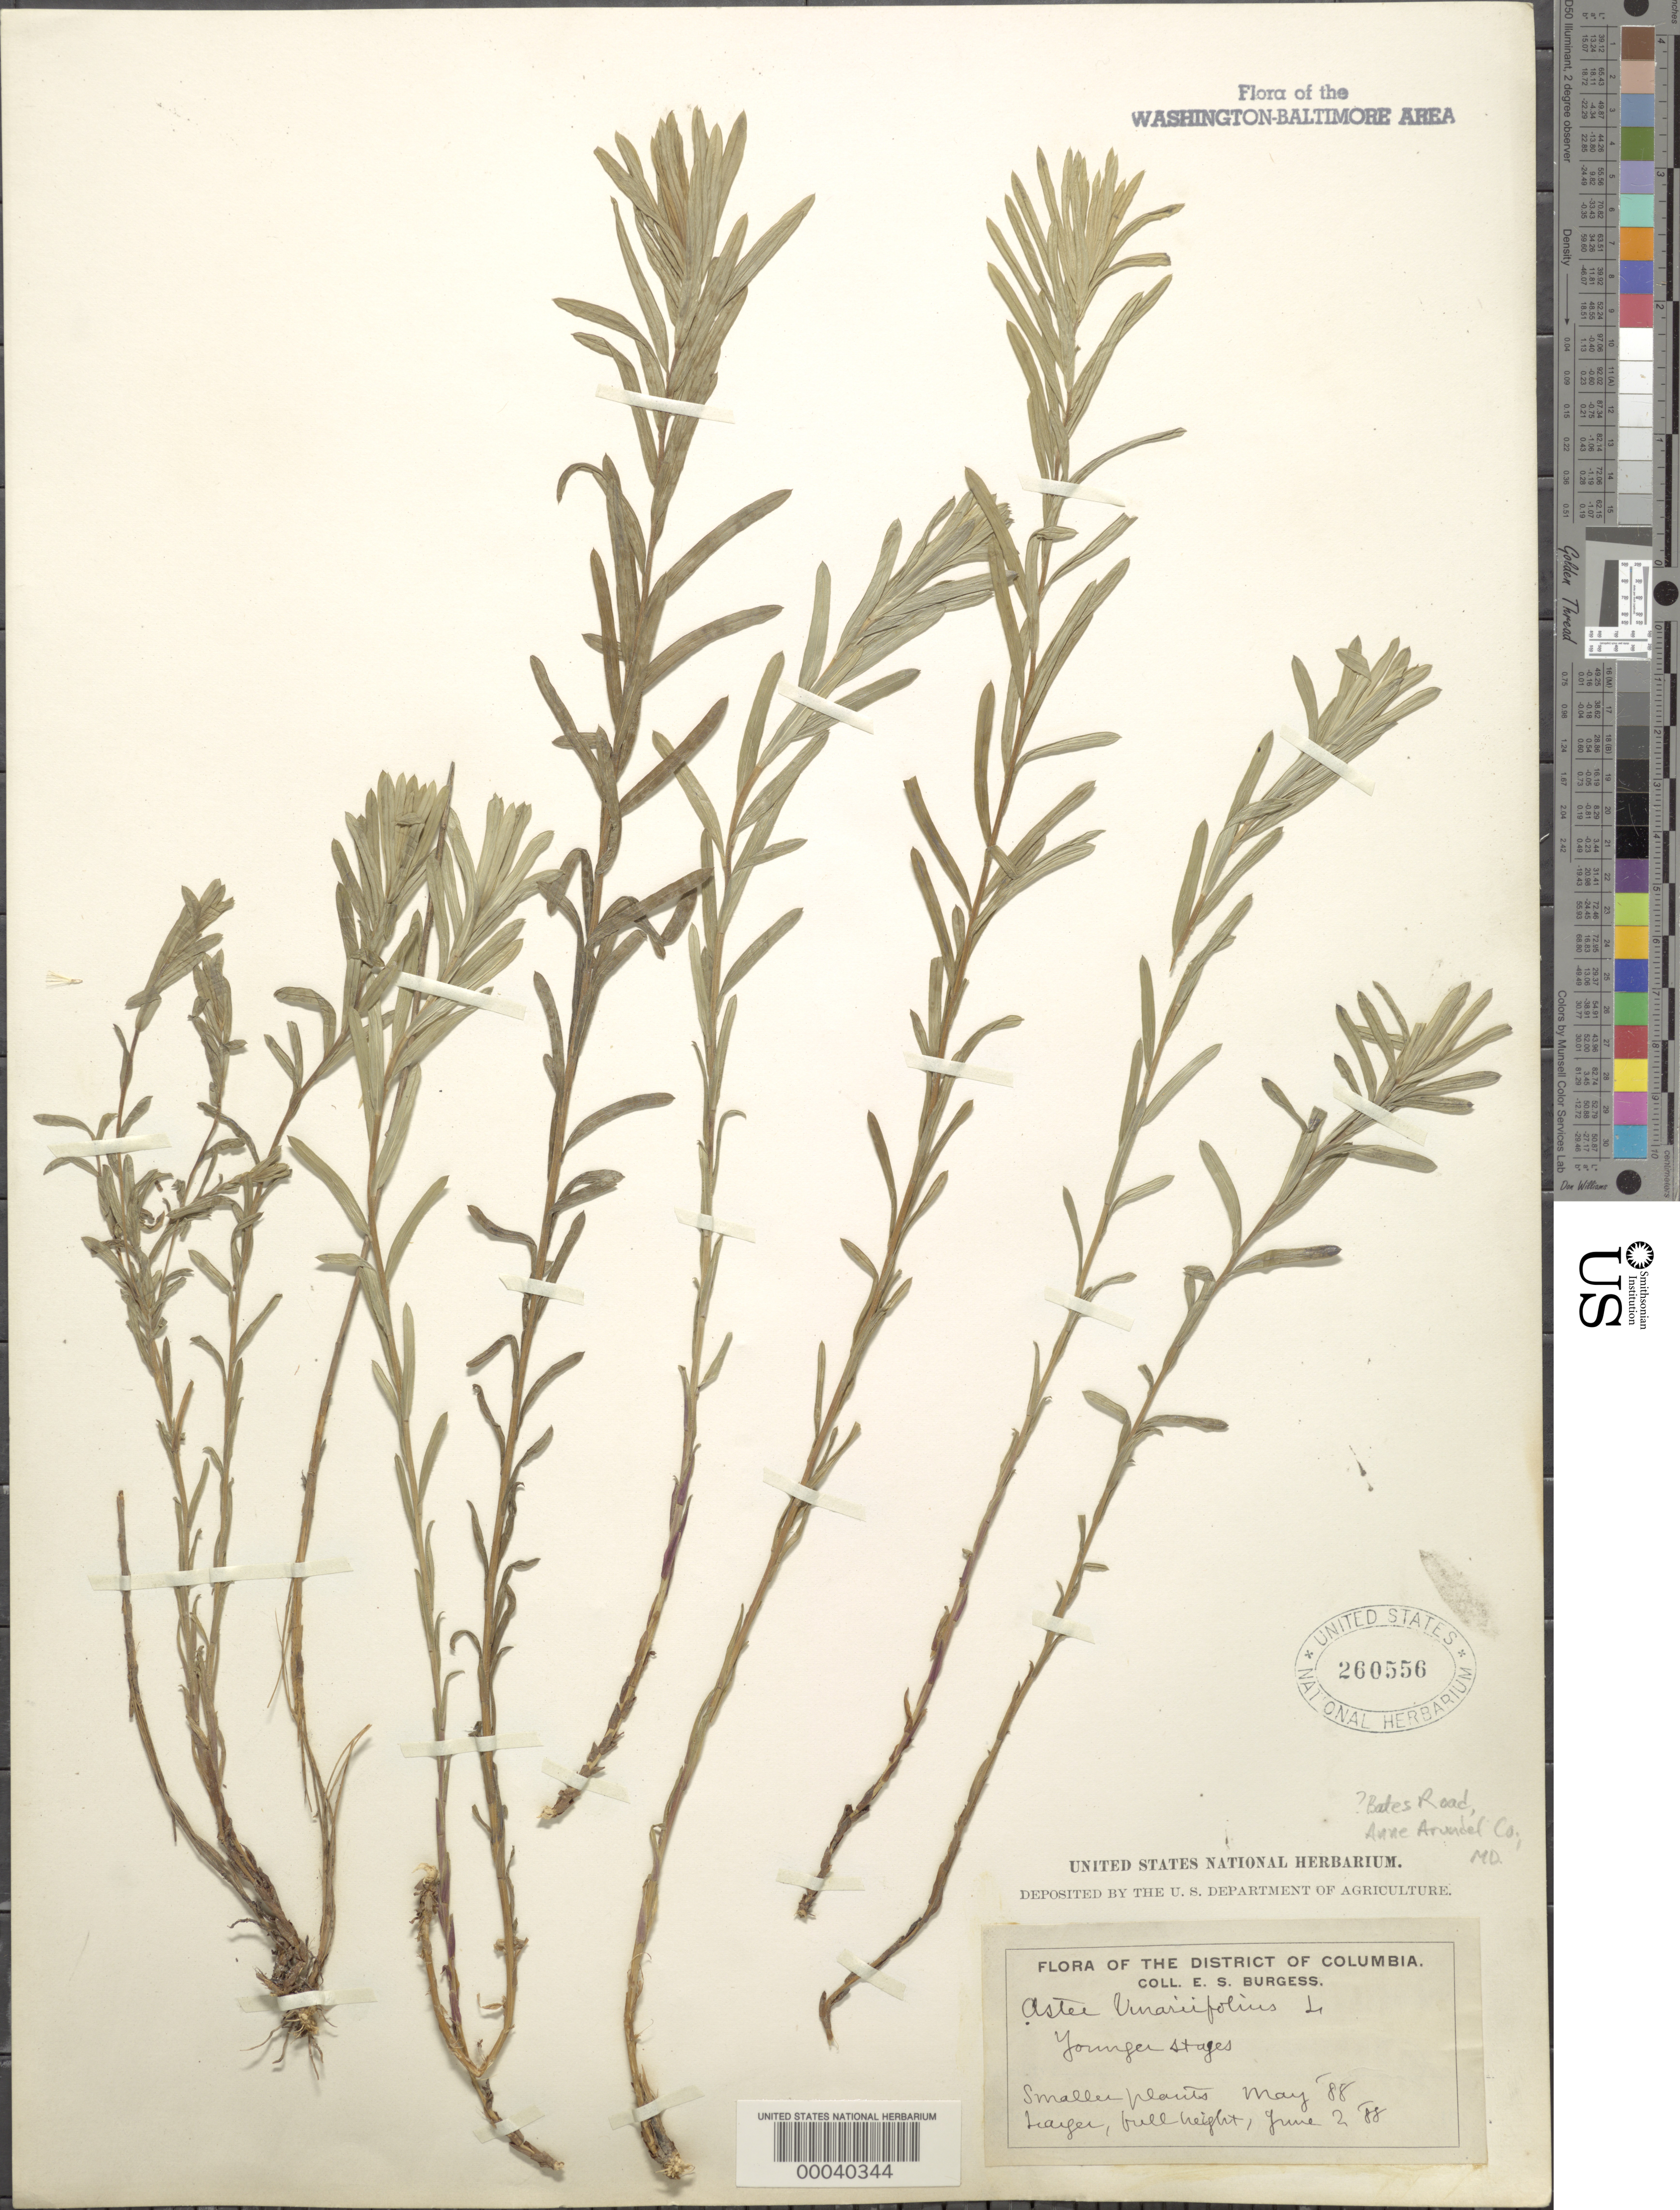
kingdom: Plantae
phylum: Tracheophyta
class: Magnoliopsida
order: Asterales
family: Asteraceae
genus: Ionactis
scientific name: Ionactis linariifolia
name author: (L.) Greene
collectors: E. Burgess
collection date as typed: May 1880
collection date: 1880-05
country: United States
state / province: District of Columbia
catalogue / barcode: US 260556